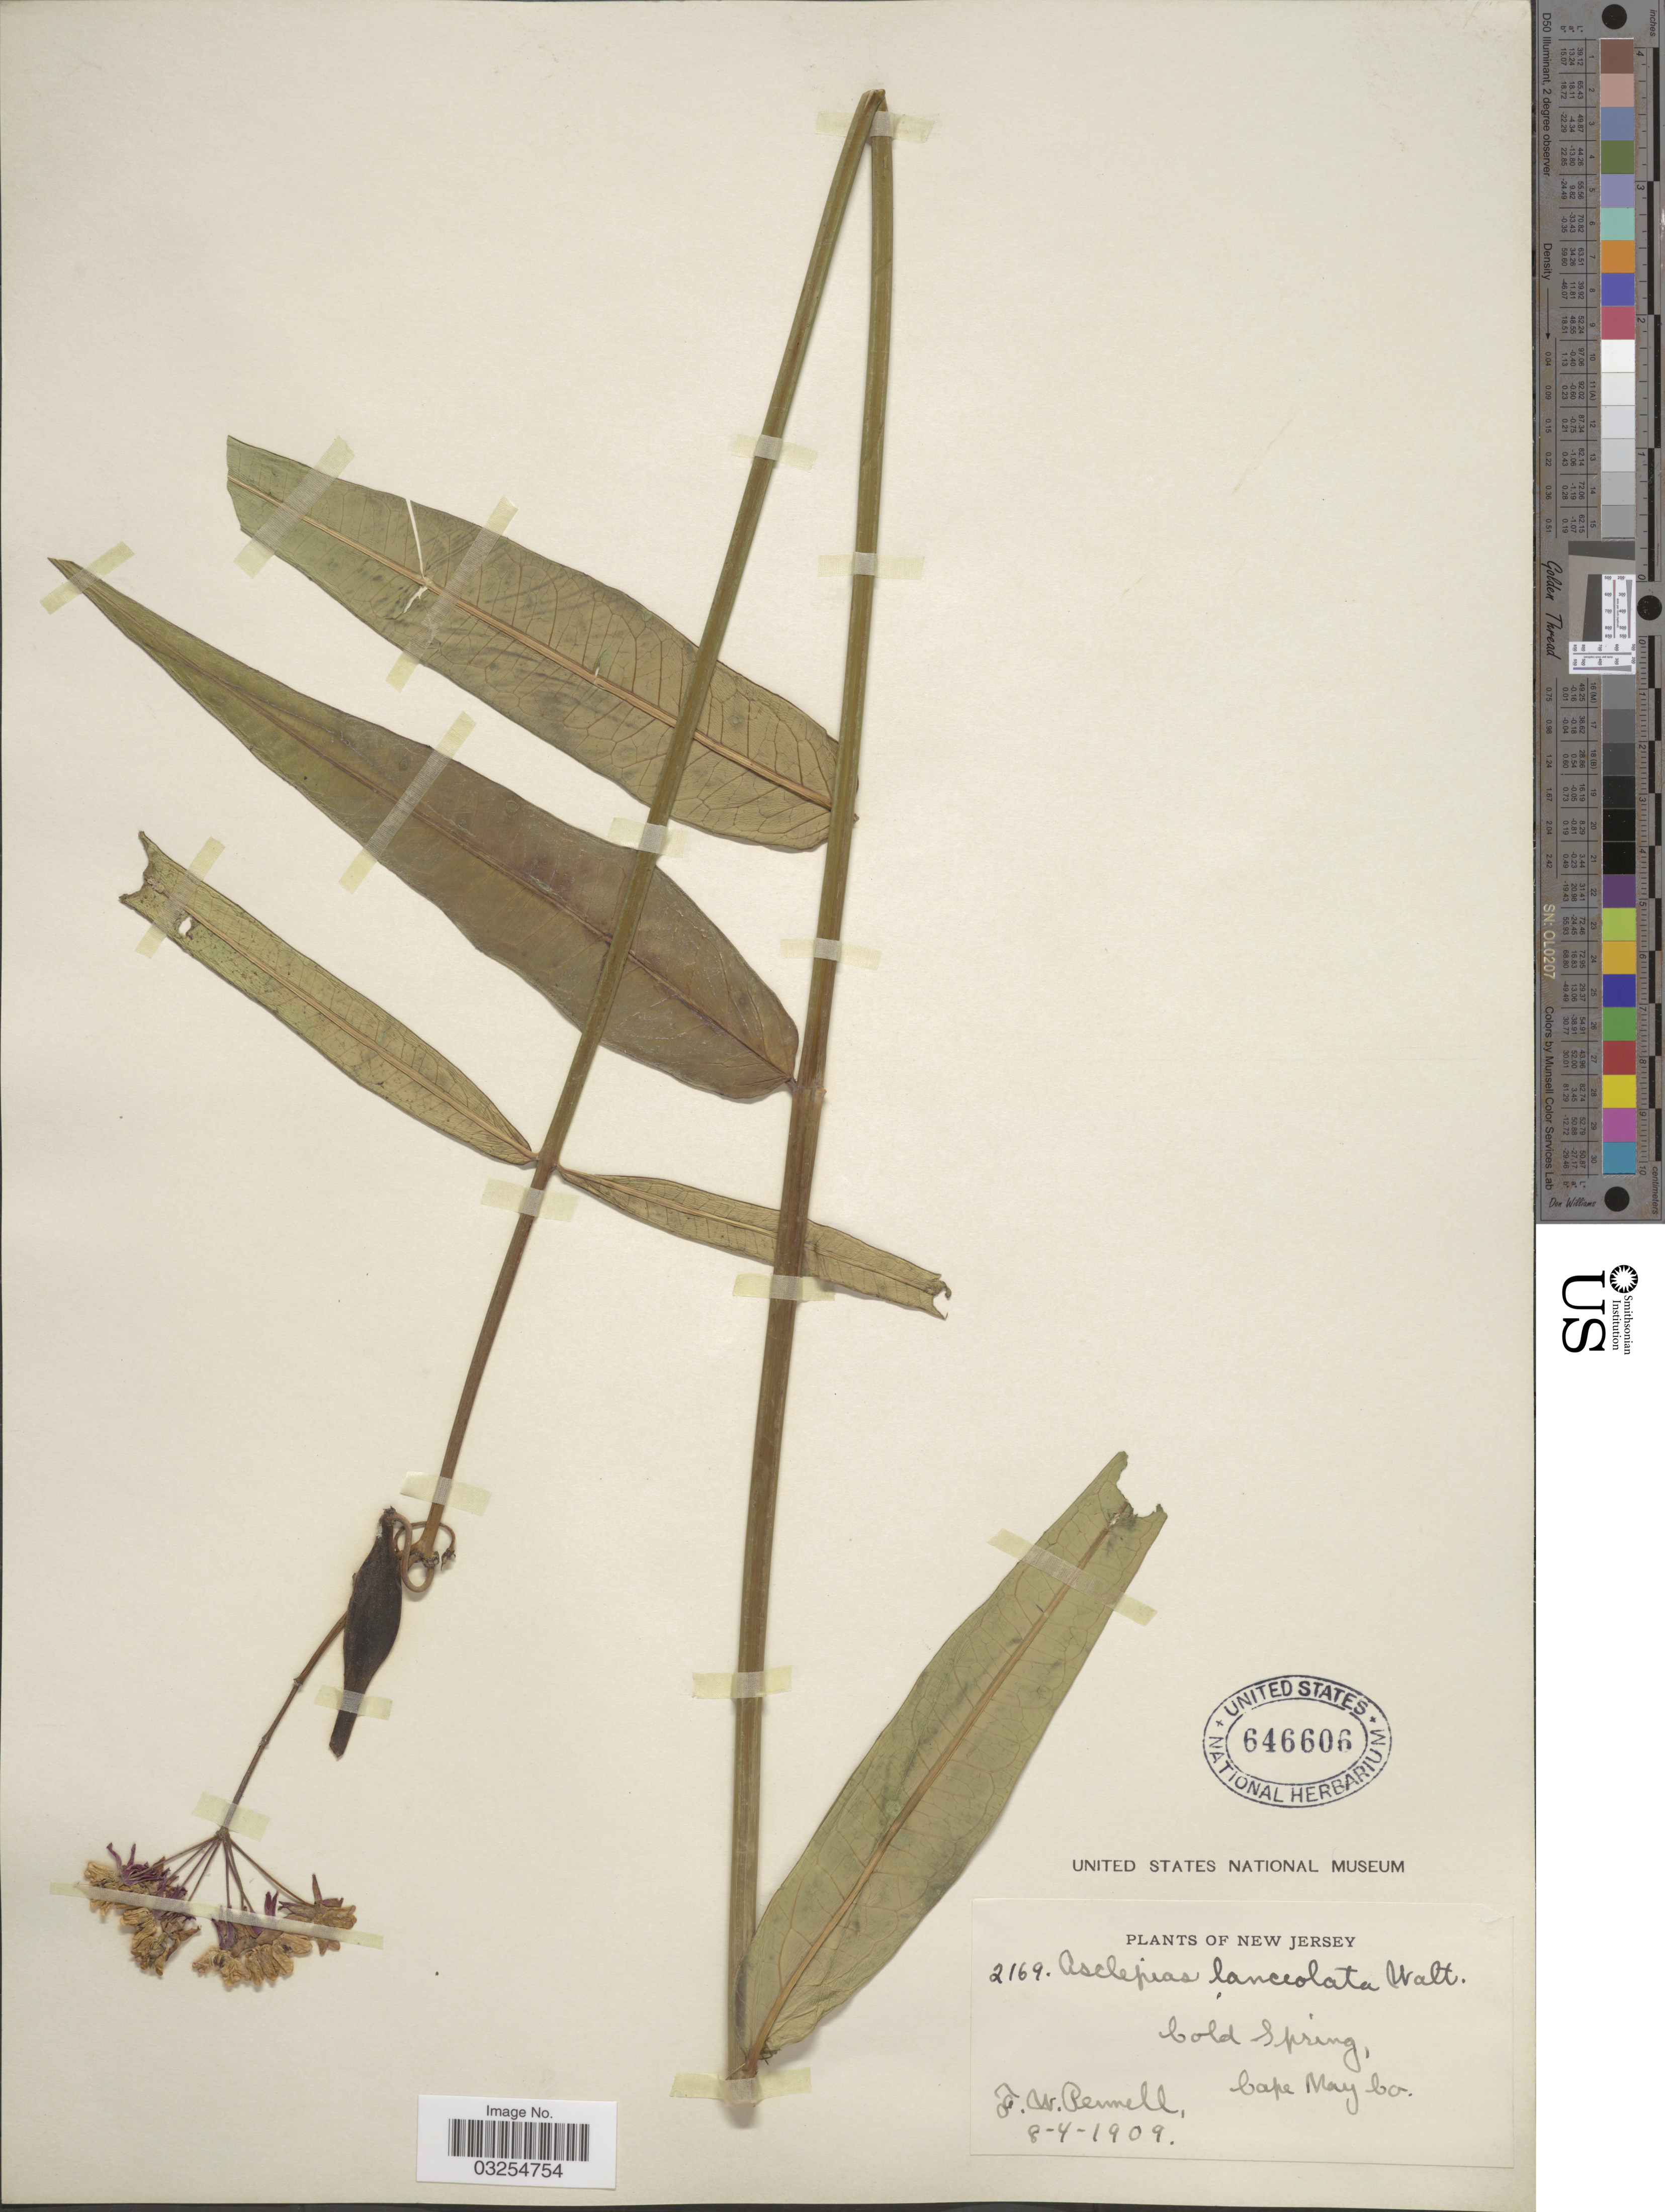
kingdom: Plantae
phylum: Tracheophyta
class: Magnoliopsida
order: Gentianales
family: Apocynaceae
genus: Asclepias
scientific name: Asclepias lanceolata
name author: Walter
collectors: F. W. Pennell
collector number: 2169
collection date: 1909-08-04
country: United States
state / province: New Jersey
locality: Cold Spring, Cape May Co.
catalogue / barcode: US 646606